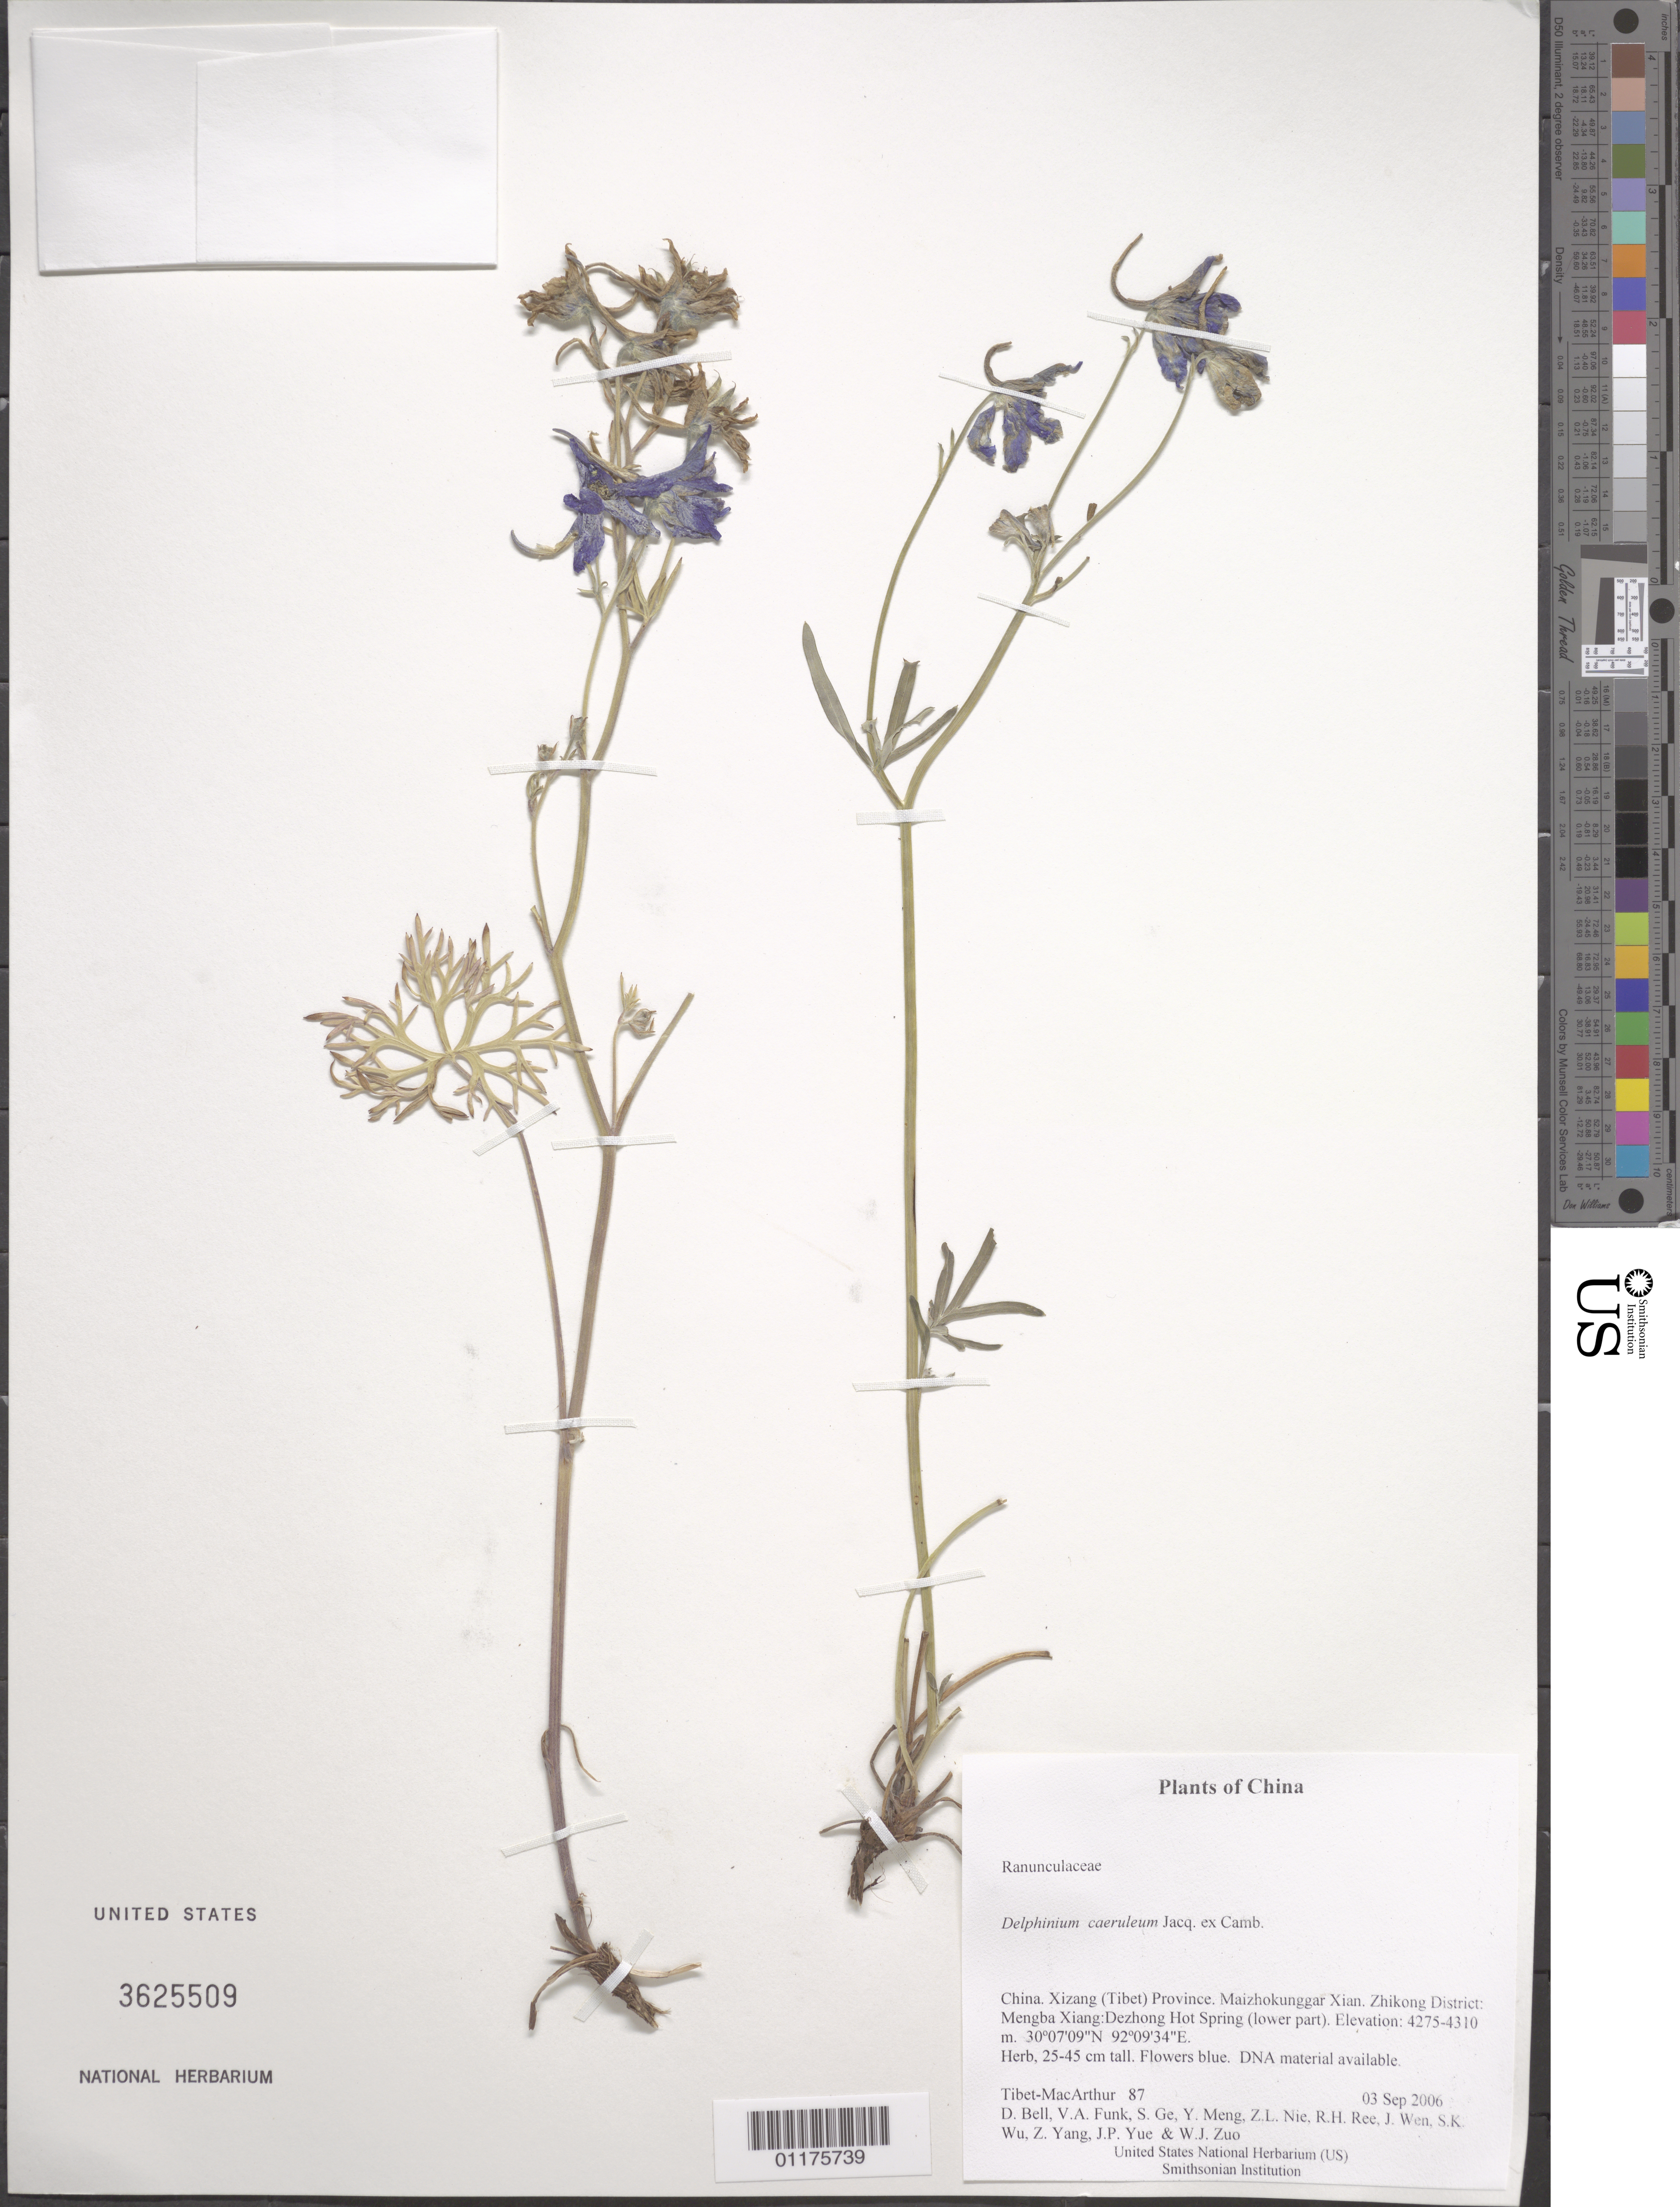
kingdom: Plantae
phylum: Tracheophyta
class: Magnoliopsida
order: Ranunculales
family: Ranunculaceae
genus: Delphinium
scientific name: Delphinium caeruleum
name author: Jacquem. ex Cambess.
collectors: Tibet-MacArthur, D. A. Bell, V. Funk, S. Ge, Y. Meng, Z. Nie, R. Ree, J. Wen, S. K. Wu, Z. Yang, J. Yue & W. Zuo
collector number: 87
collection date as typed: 03 Sep 2006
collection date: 2006-09-03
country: China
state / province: Xizang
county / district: Maizhokunggar Xian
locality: Zhikong District: Mengba Xiang:Dezhong Hot Spring (lower part).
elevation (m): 4275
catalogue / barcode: US 3625509